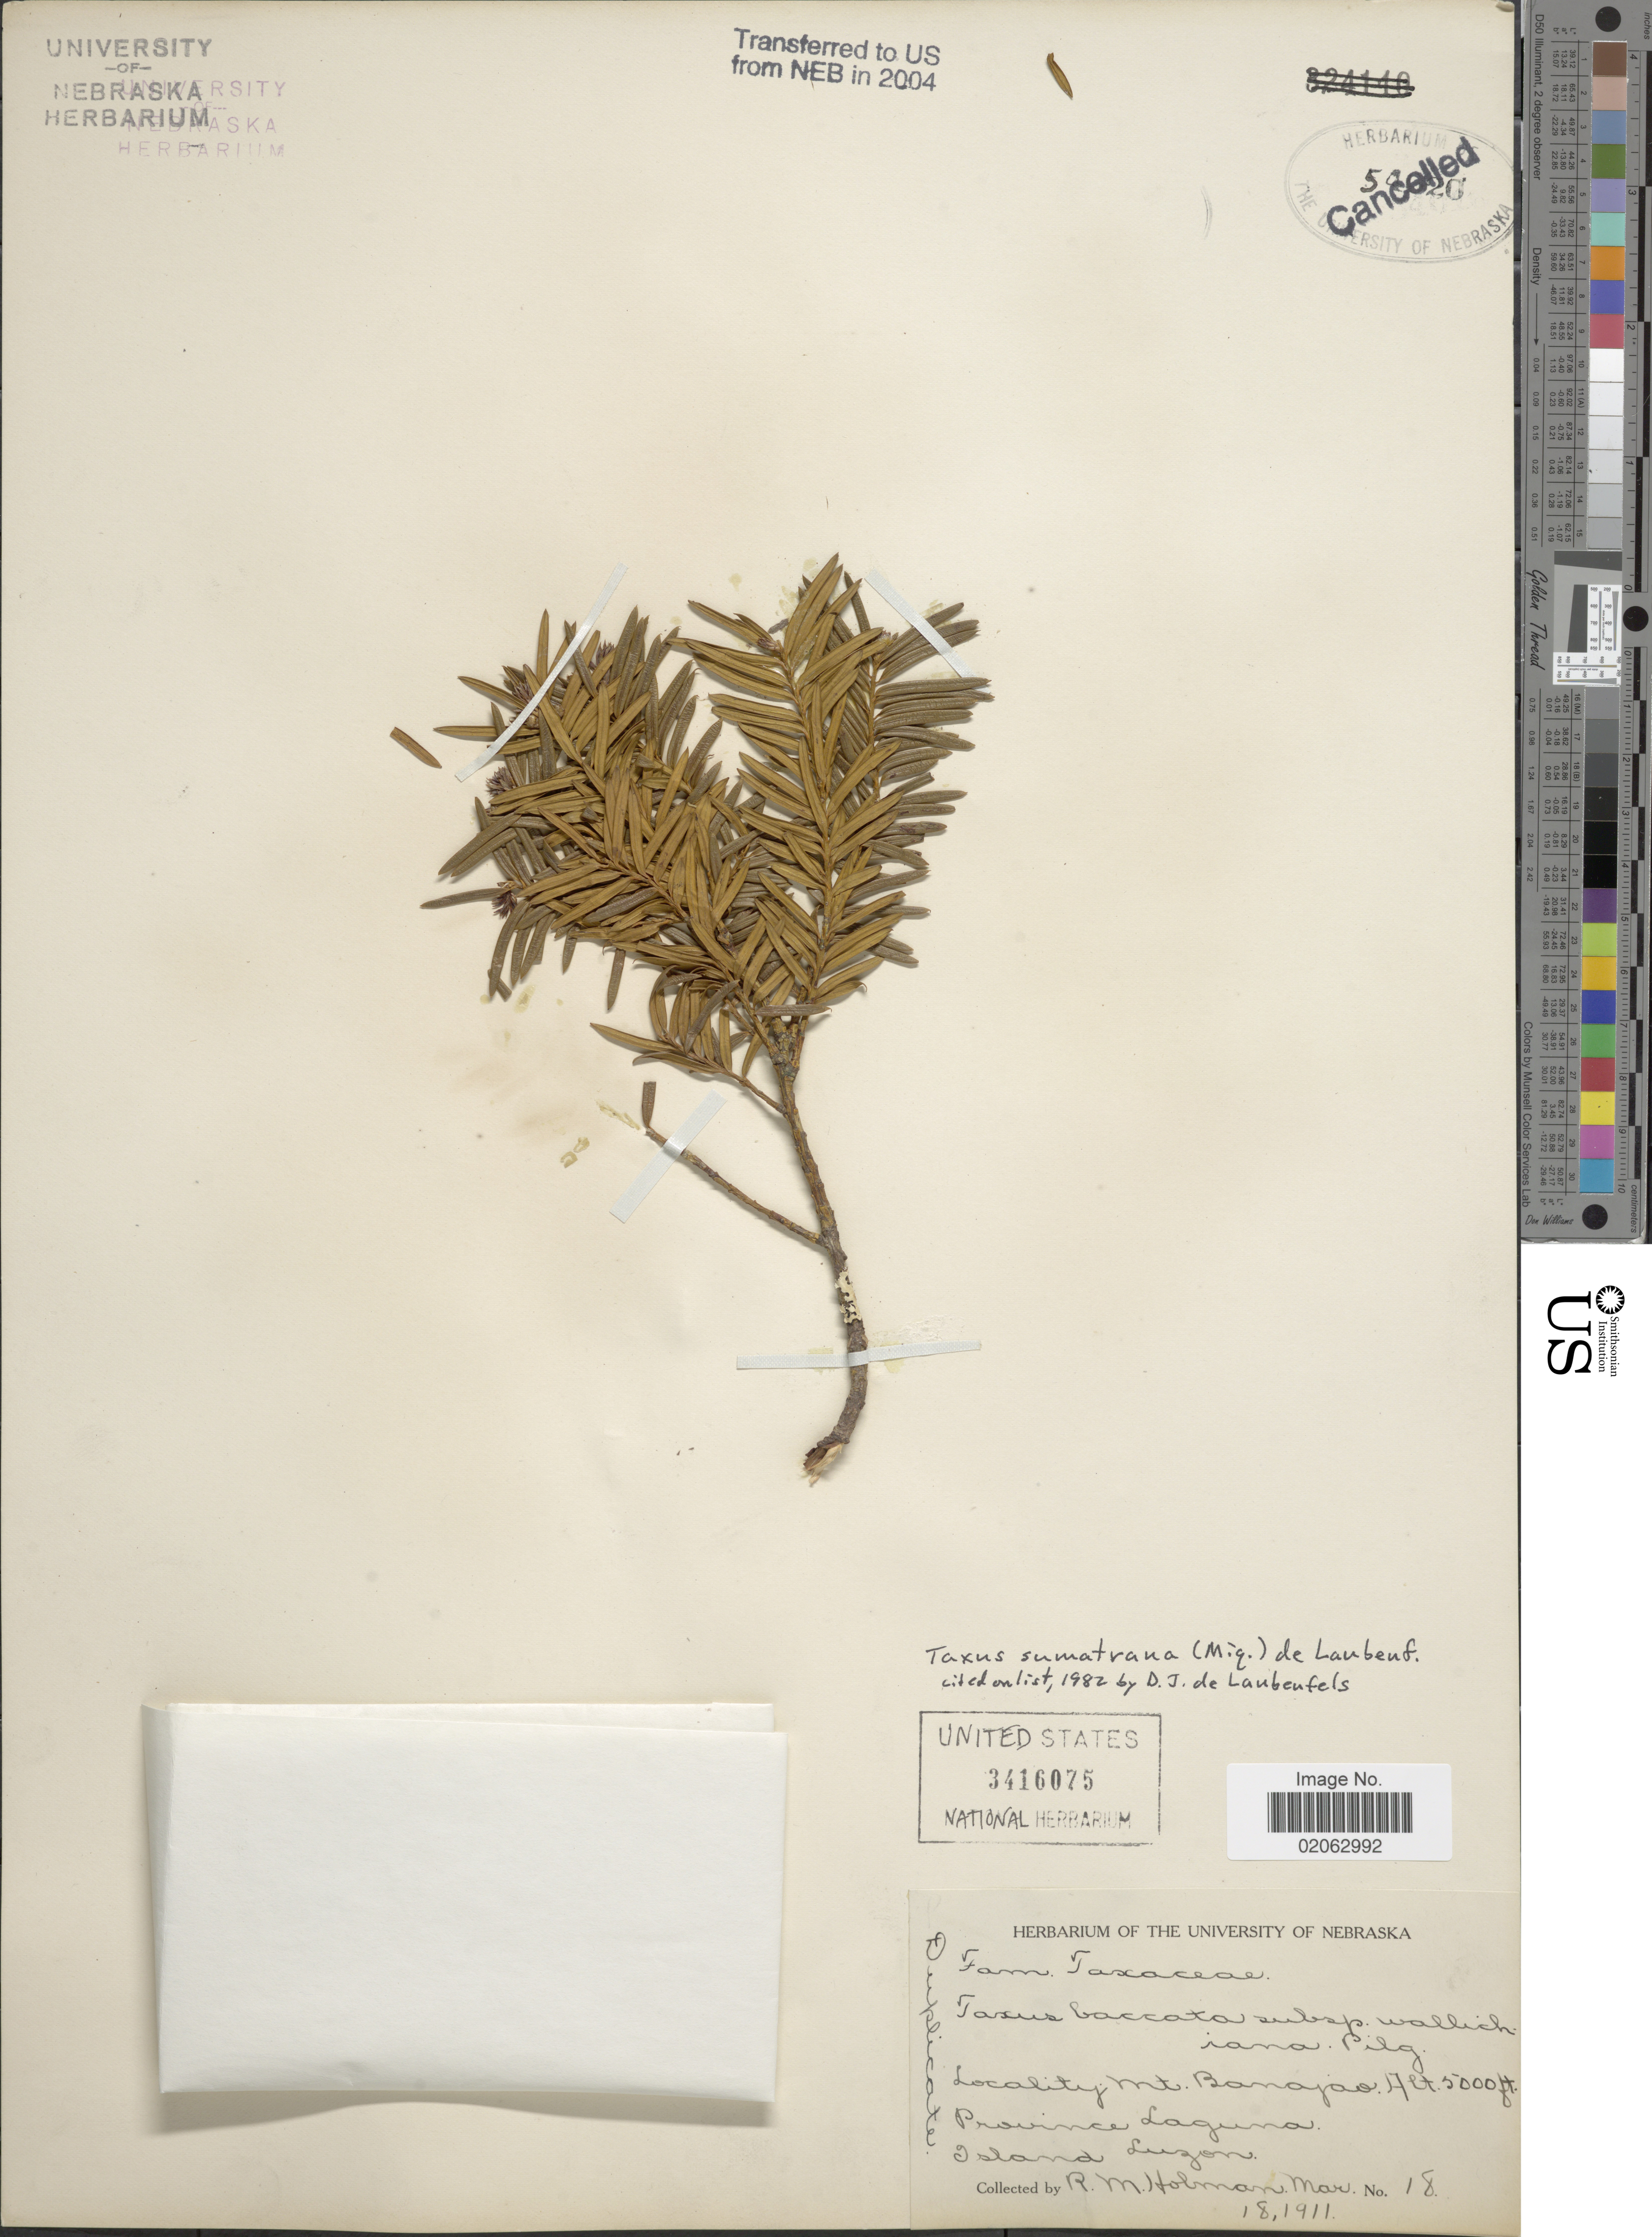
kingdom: Plantae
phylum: Tracheophyta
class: Pinopsida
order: Pinales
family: Taxaceae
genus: Taxus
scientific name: Taxus sumatrana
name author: (Miq.) de Laub.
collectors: R. Holman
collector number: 18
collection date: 1911-03-18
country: Philippines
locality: Mt. Banajao, Province Laguna, Island Luzon.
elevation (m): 1524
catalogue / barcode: US 3416075